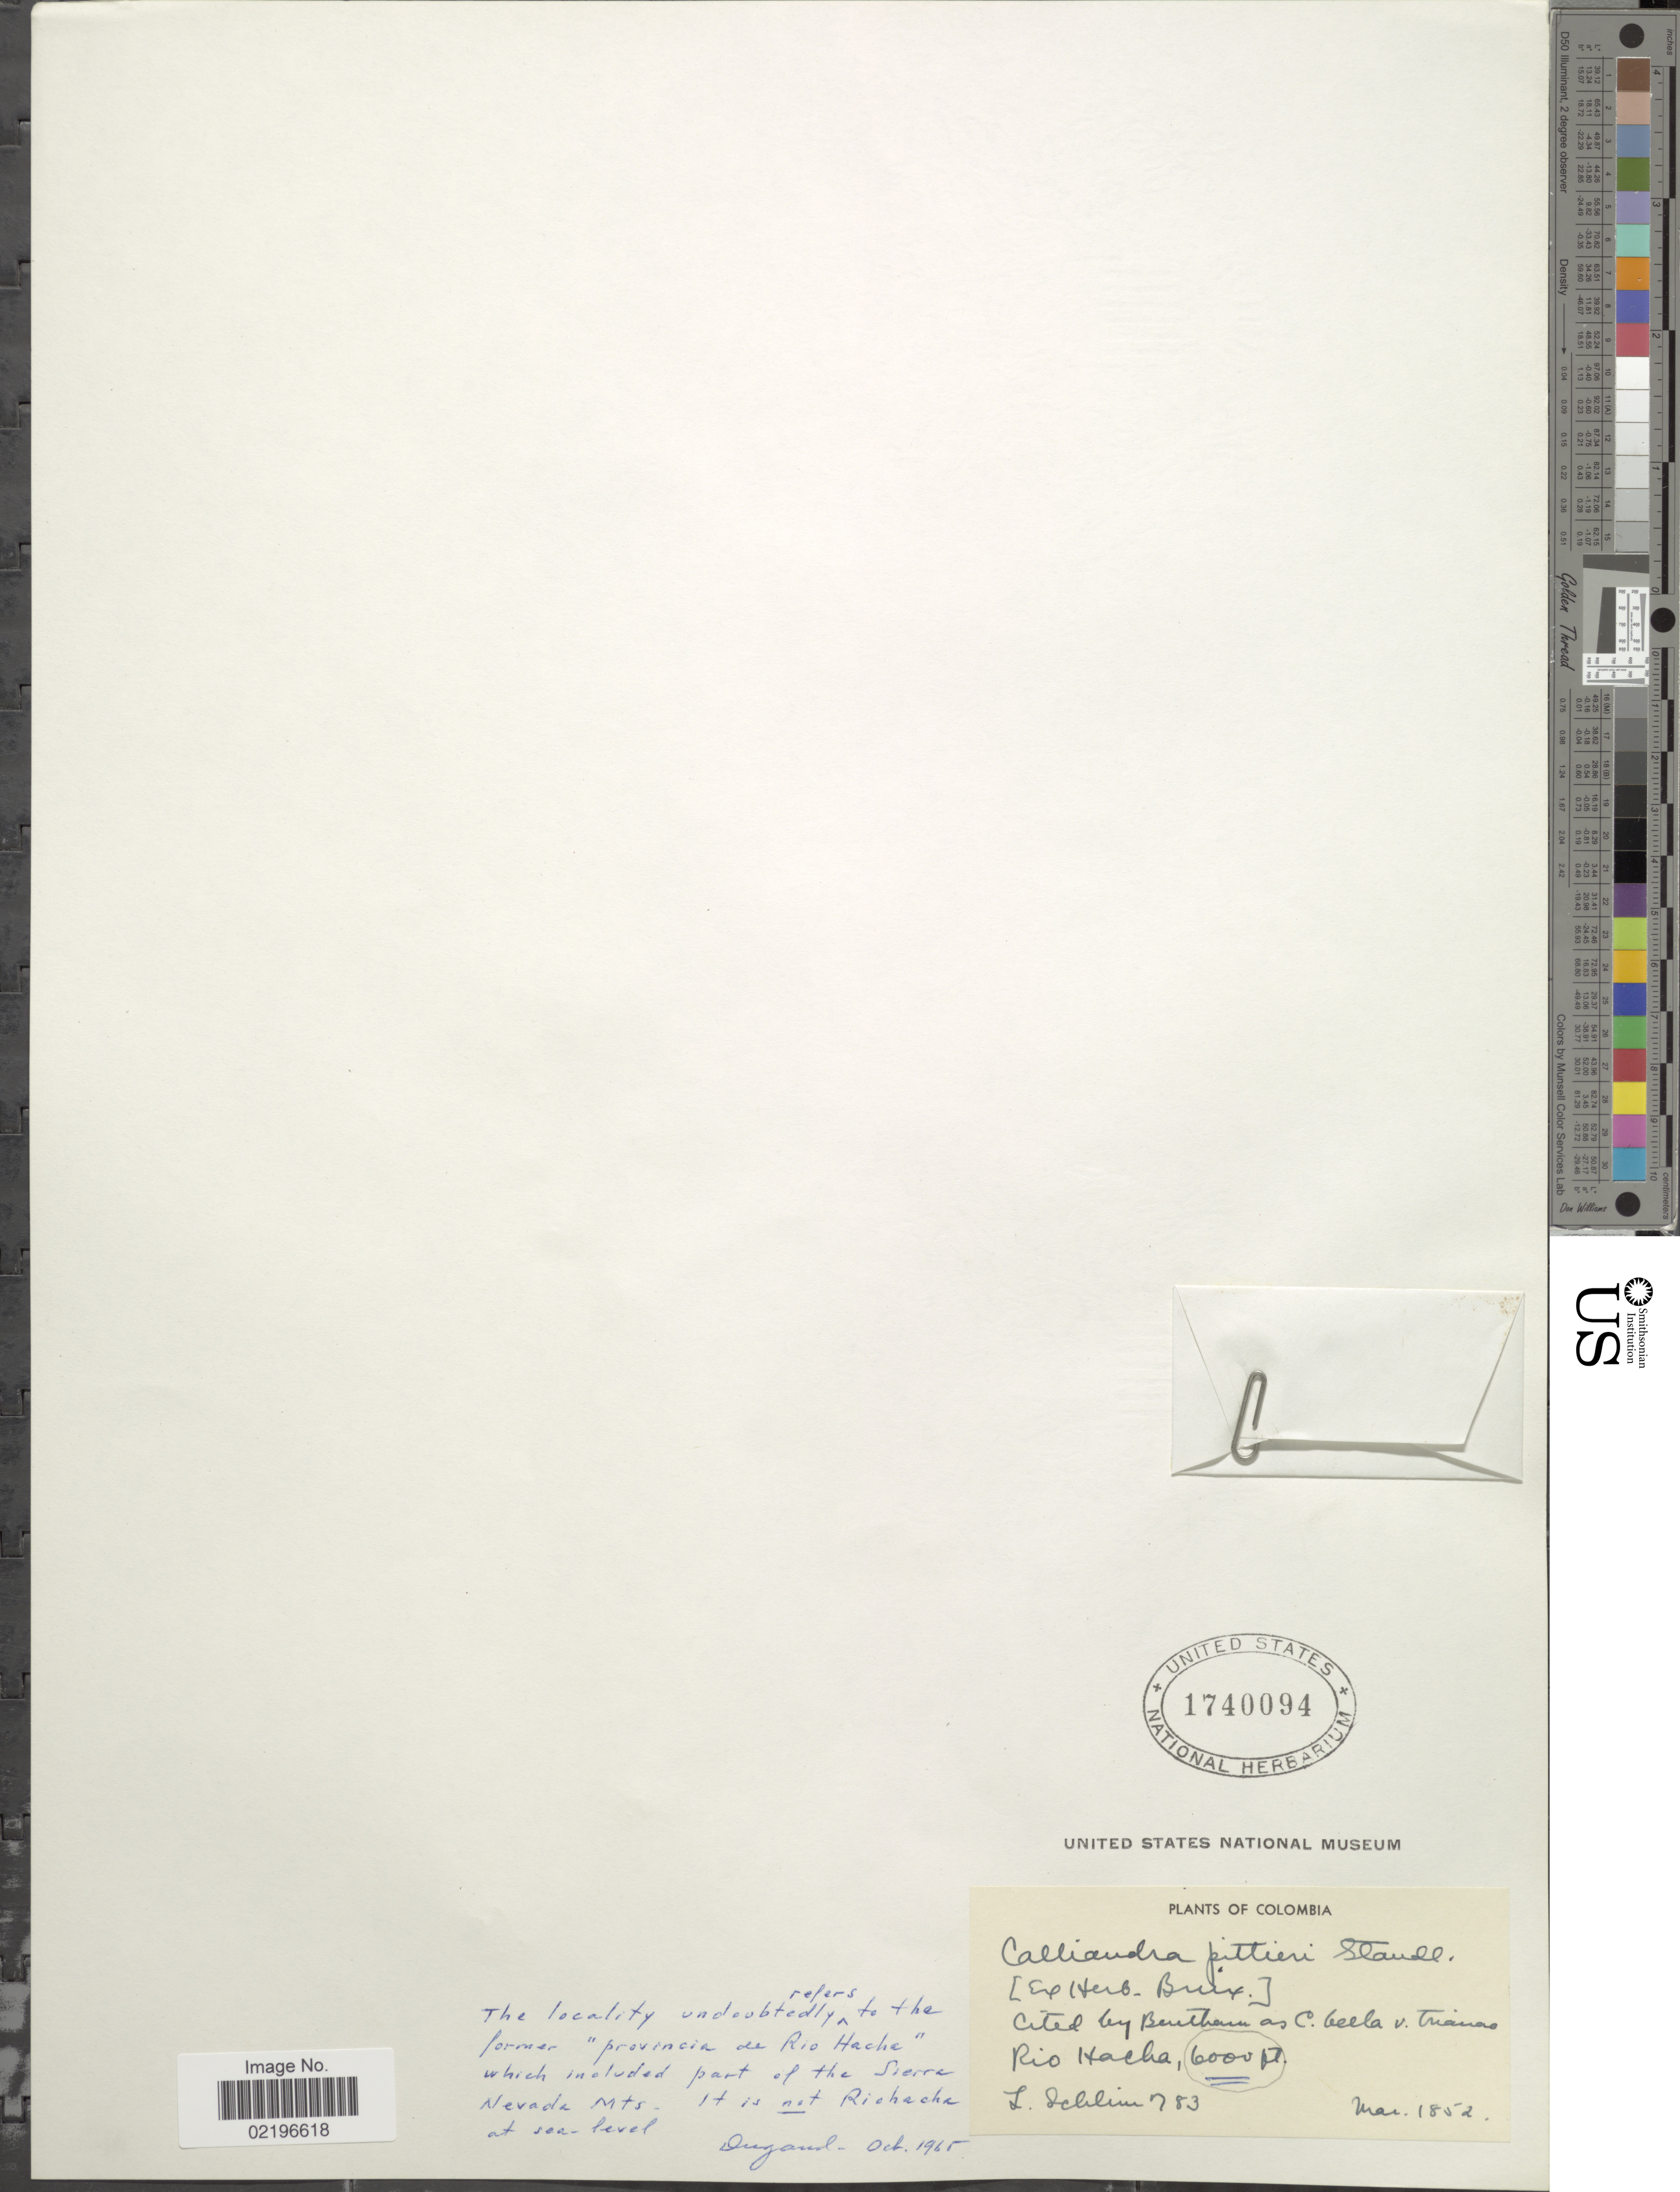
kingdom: Plantae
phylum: Tracheophyta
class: Magnoliopsida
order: Fabales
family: Fabaceae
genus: Calliandra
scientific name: Calliandra pittieri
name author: Standl.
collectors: L. Schlim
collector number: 783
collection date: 1852-03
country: Colombia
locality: Rio Hacha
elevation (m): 1829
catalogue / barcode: US 1740094